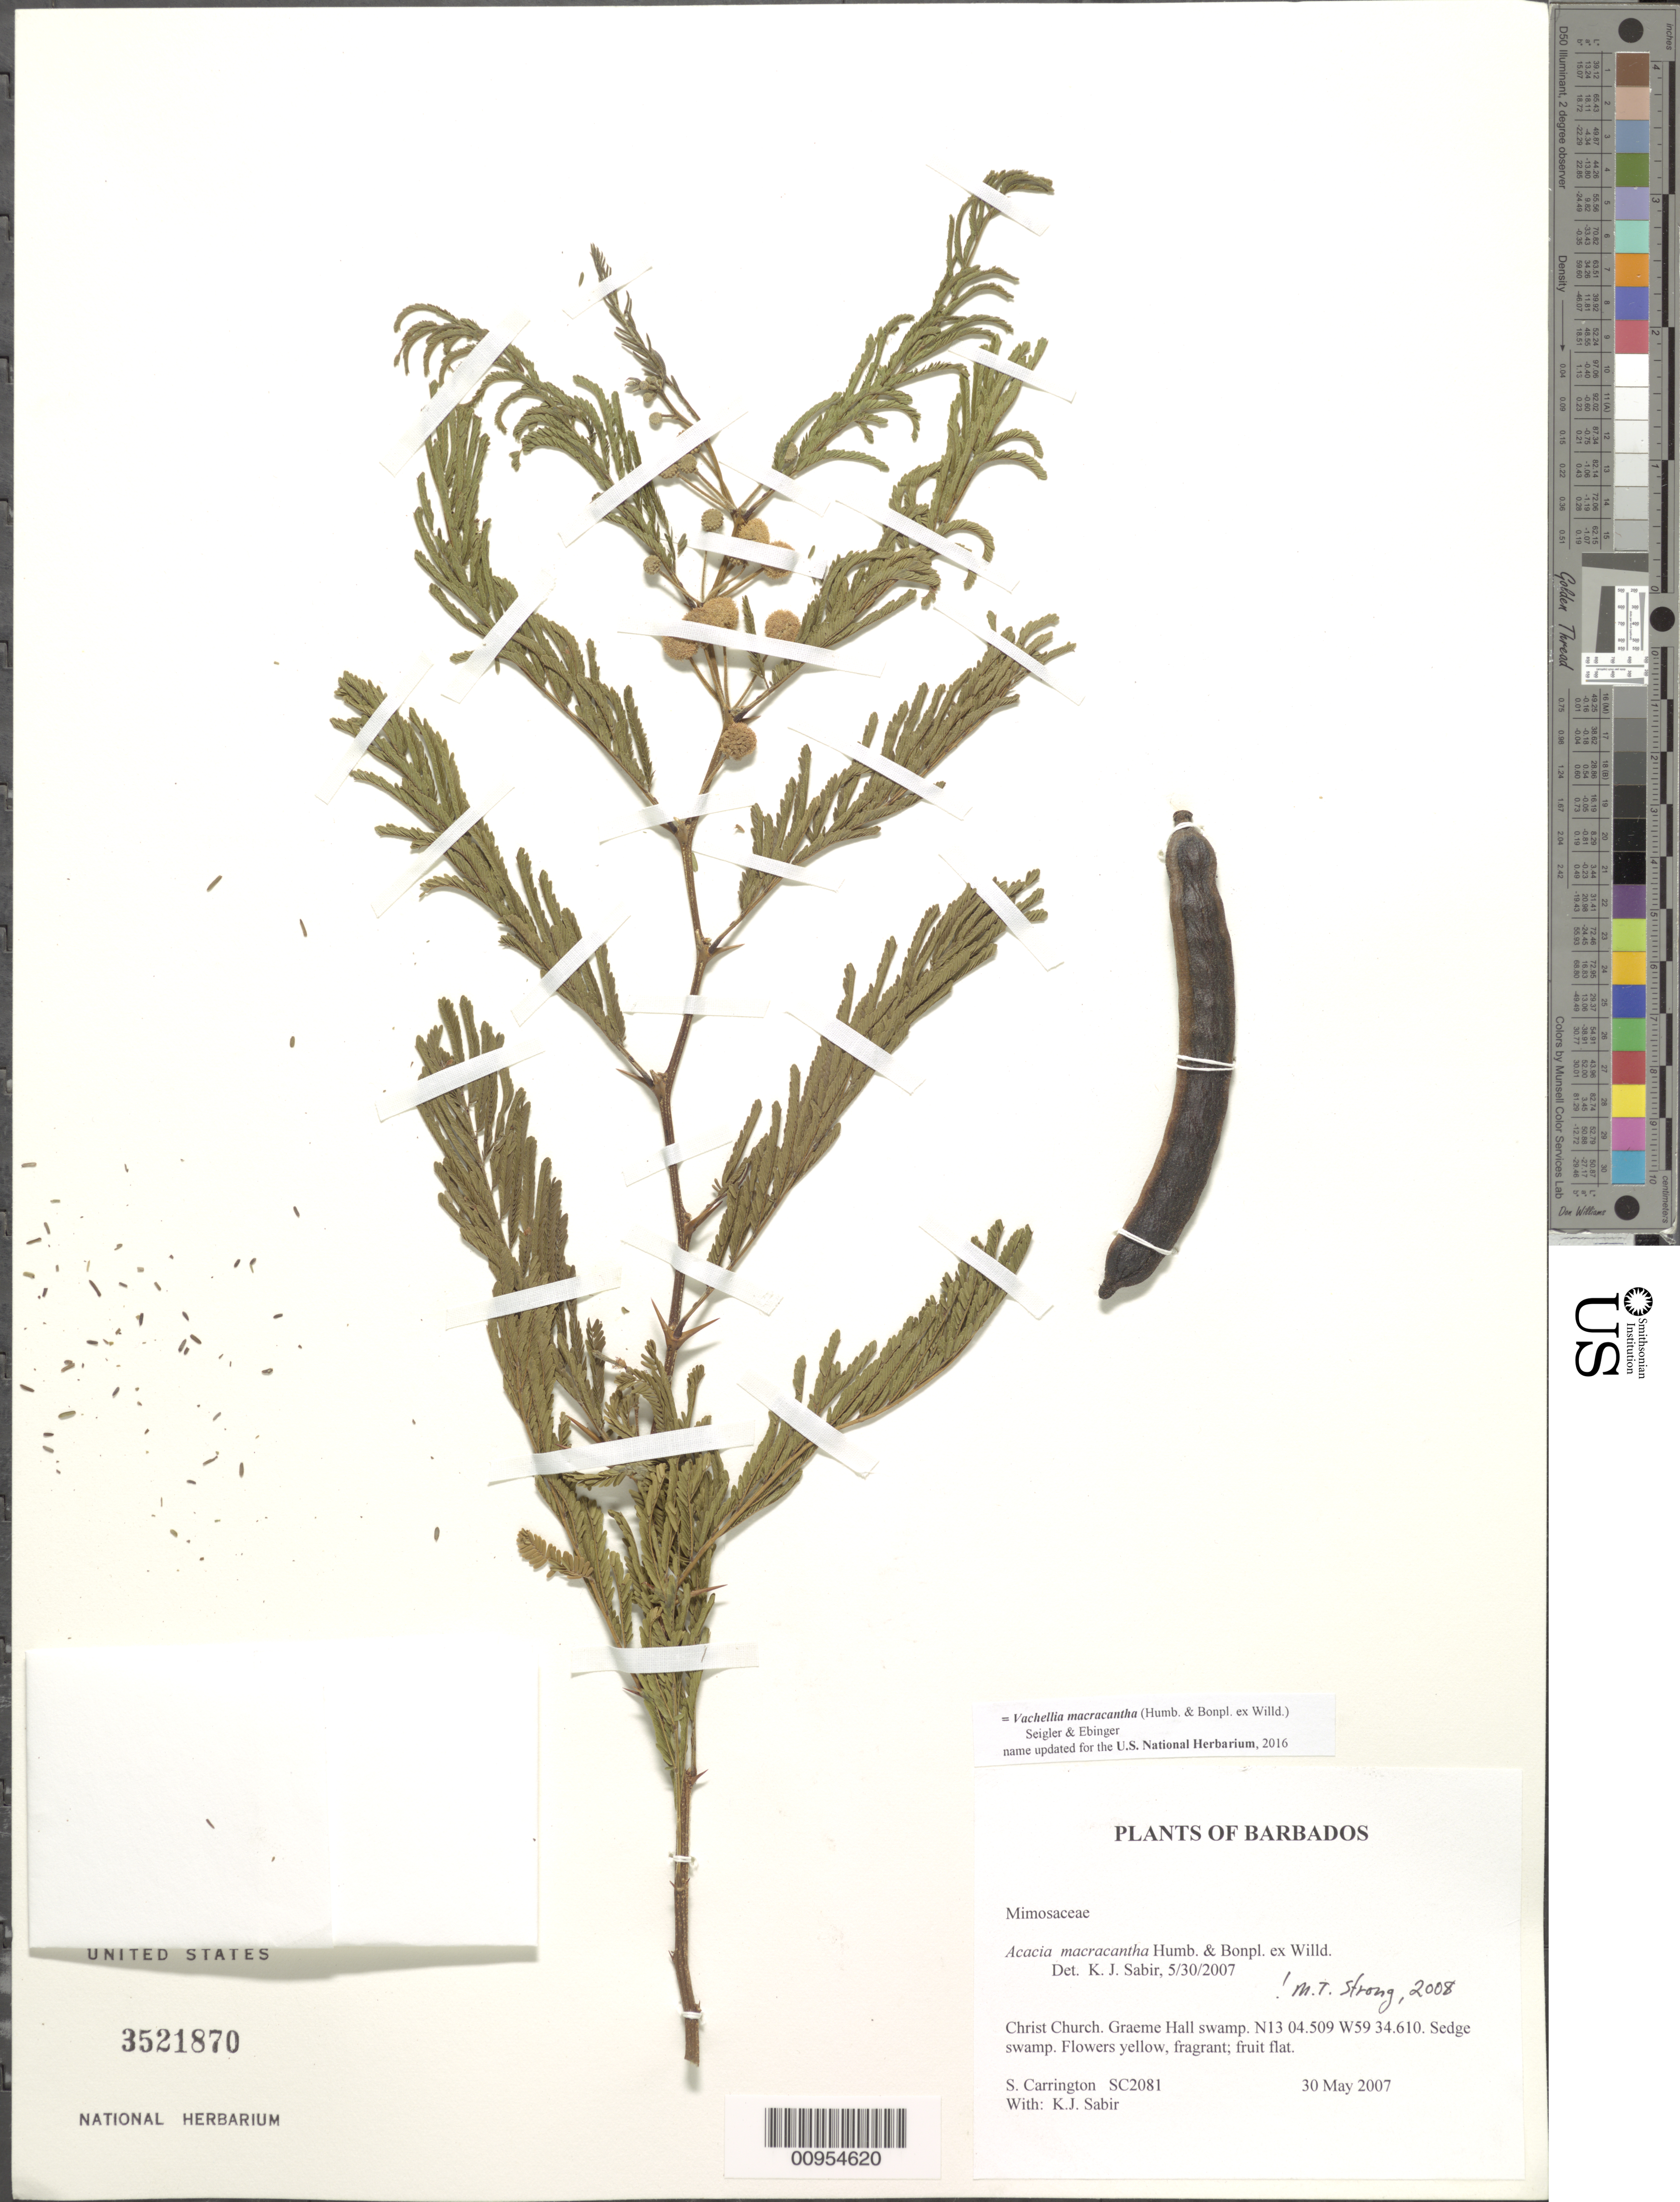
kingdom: Plantae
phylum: Tracheophyta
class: Magnoliopsida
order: Fabales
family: Fabaceae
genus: Vachellia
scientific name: Vachellia macracantha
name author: (Humb. & Bonpl. ex Willd.) Seigler & Ebinger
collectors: C. M. S. Carrington & K. Sabir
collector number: SC 2081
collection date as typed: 30 May 2007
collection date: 2007-05-30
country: Barbados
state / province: Christ Church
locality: Graeme Hall swamp.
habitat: Sedge swamp.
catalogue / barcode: US 3521870